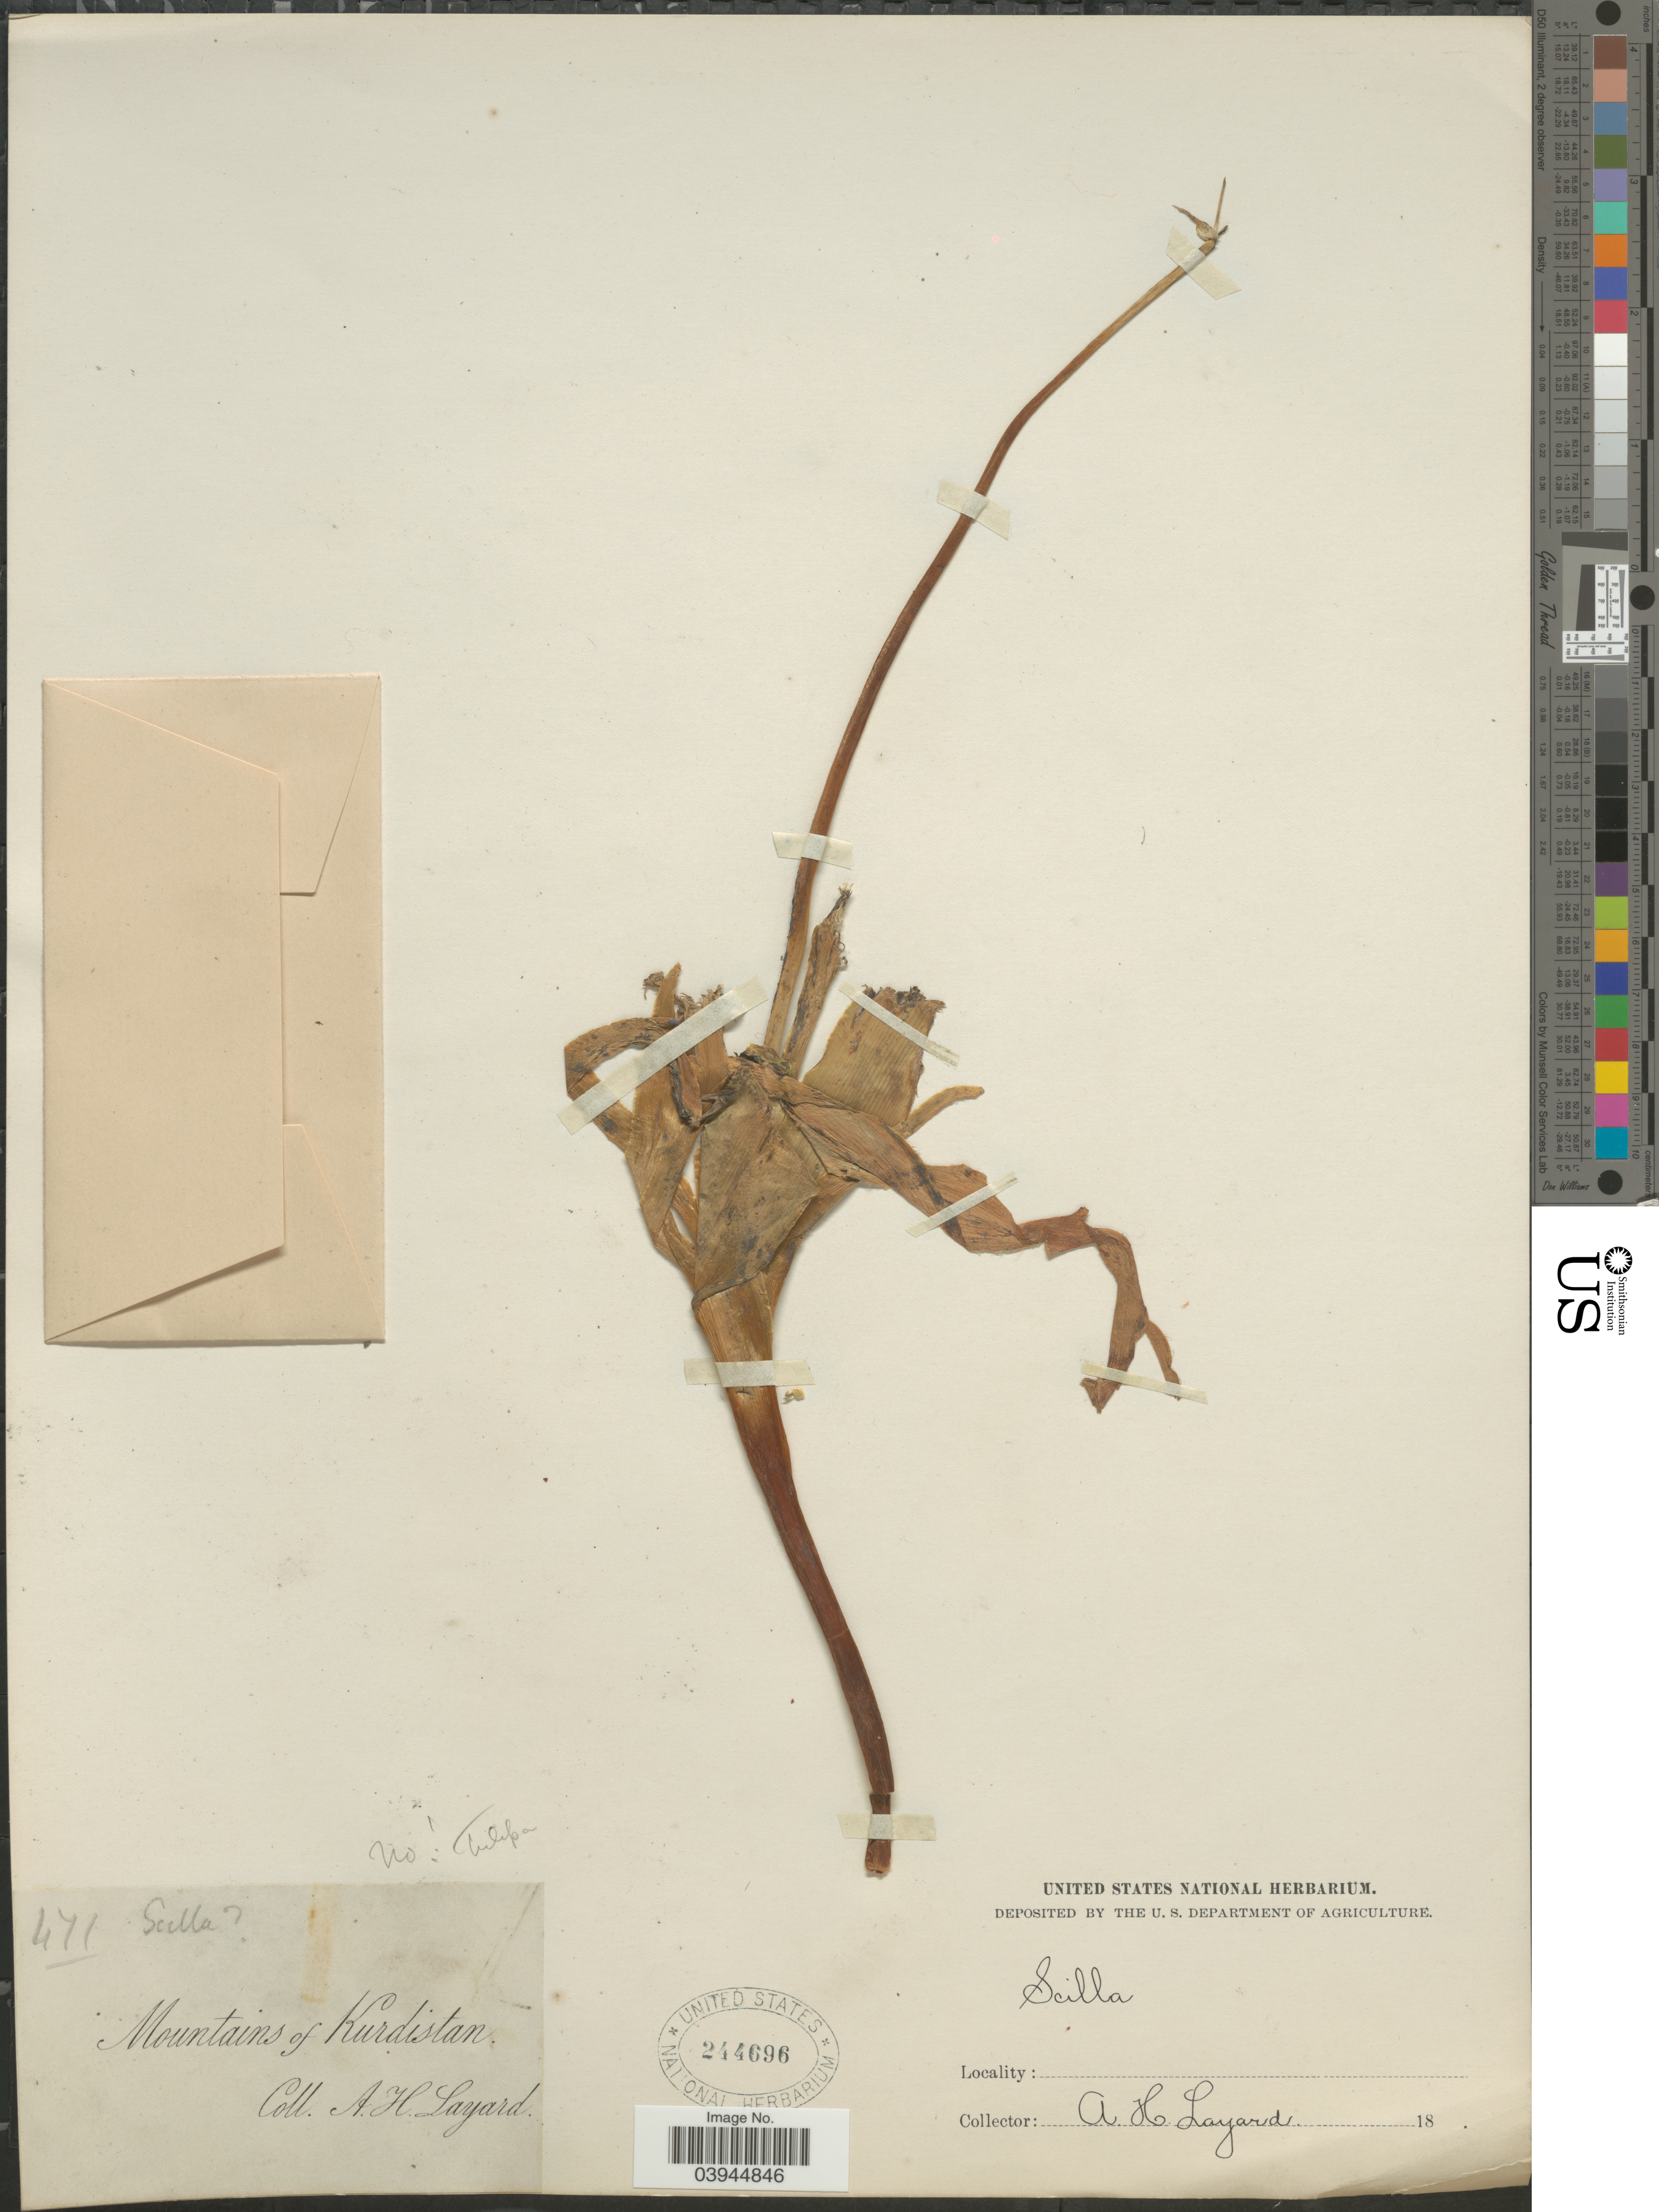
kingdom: Plantae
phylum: Tracheophyta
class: Liliopsida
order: Liliales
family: Liliaceae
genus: Tulipa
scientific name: Tulipa sp.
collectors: A. Layard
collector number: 471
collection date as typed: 18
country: Iran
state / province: Kurdistan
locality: Mountains of Kurdistan.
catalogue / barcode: US 244696